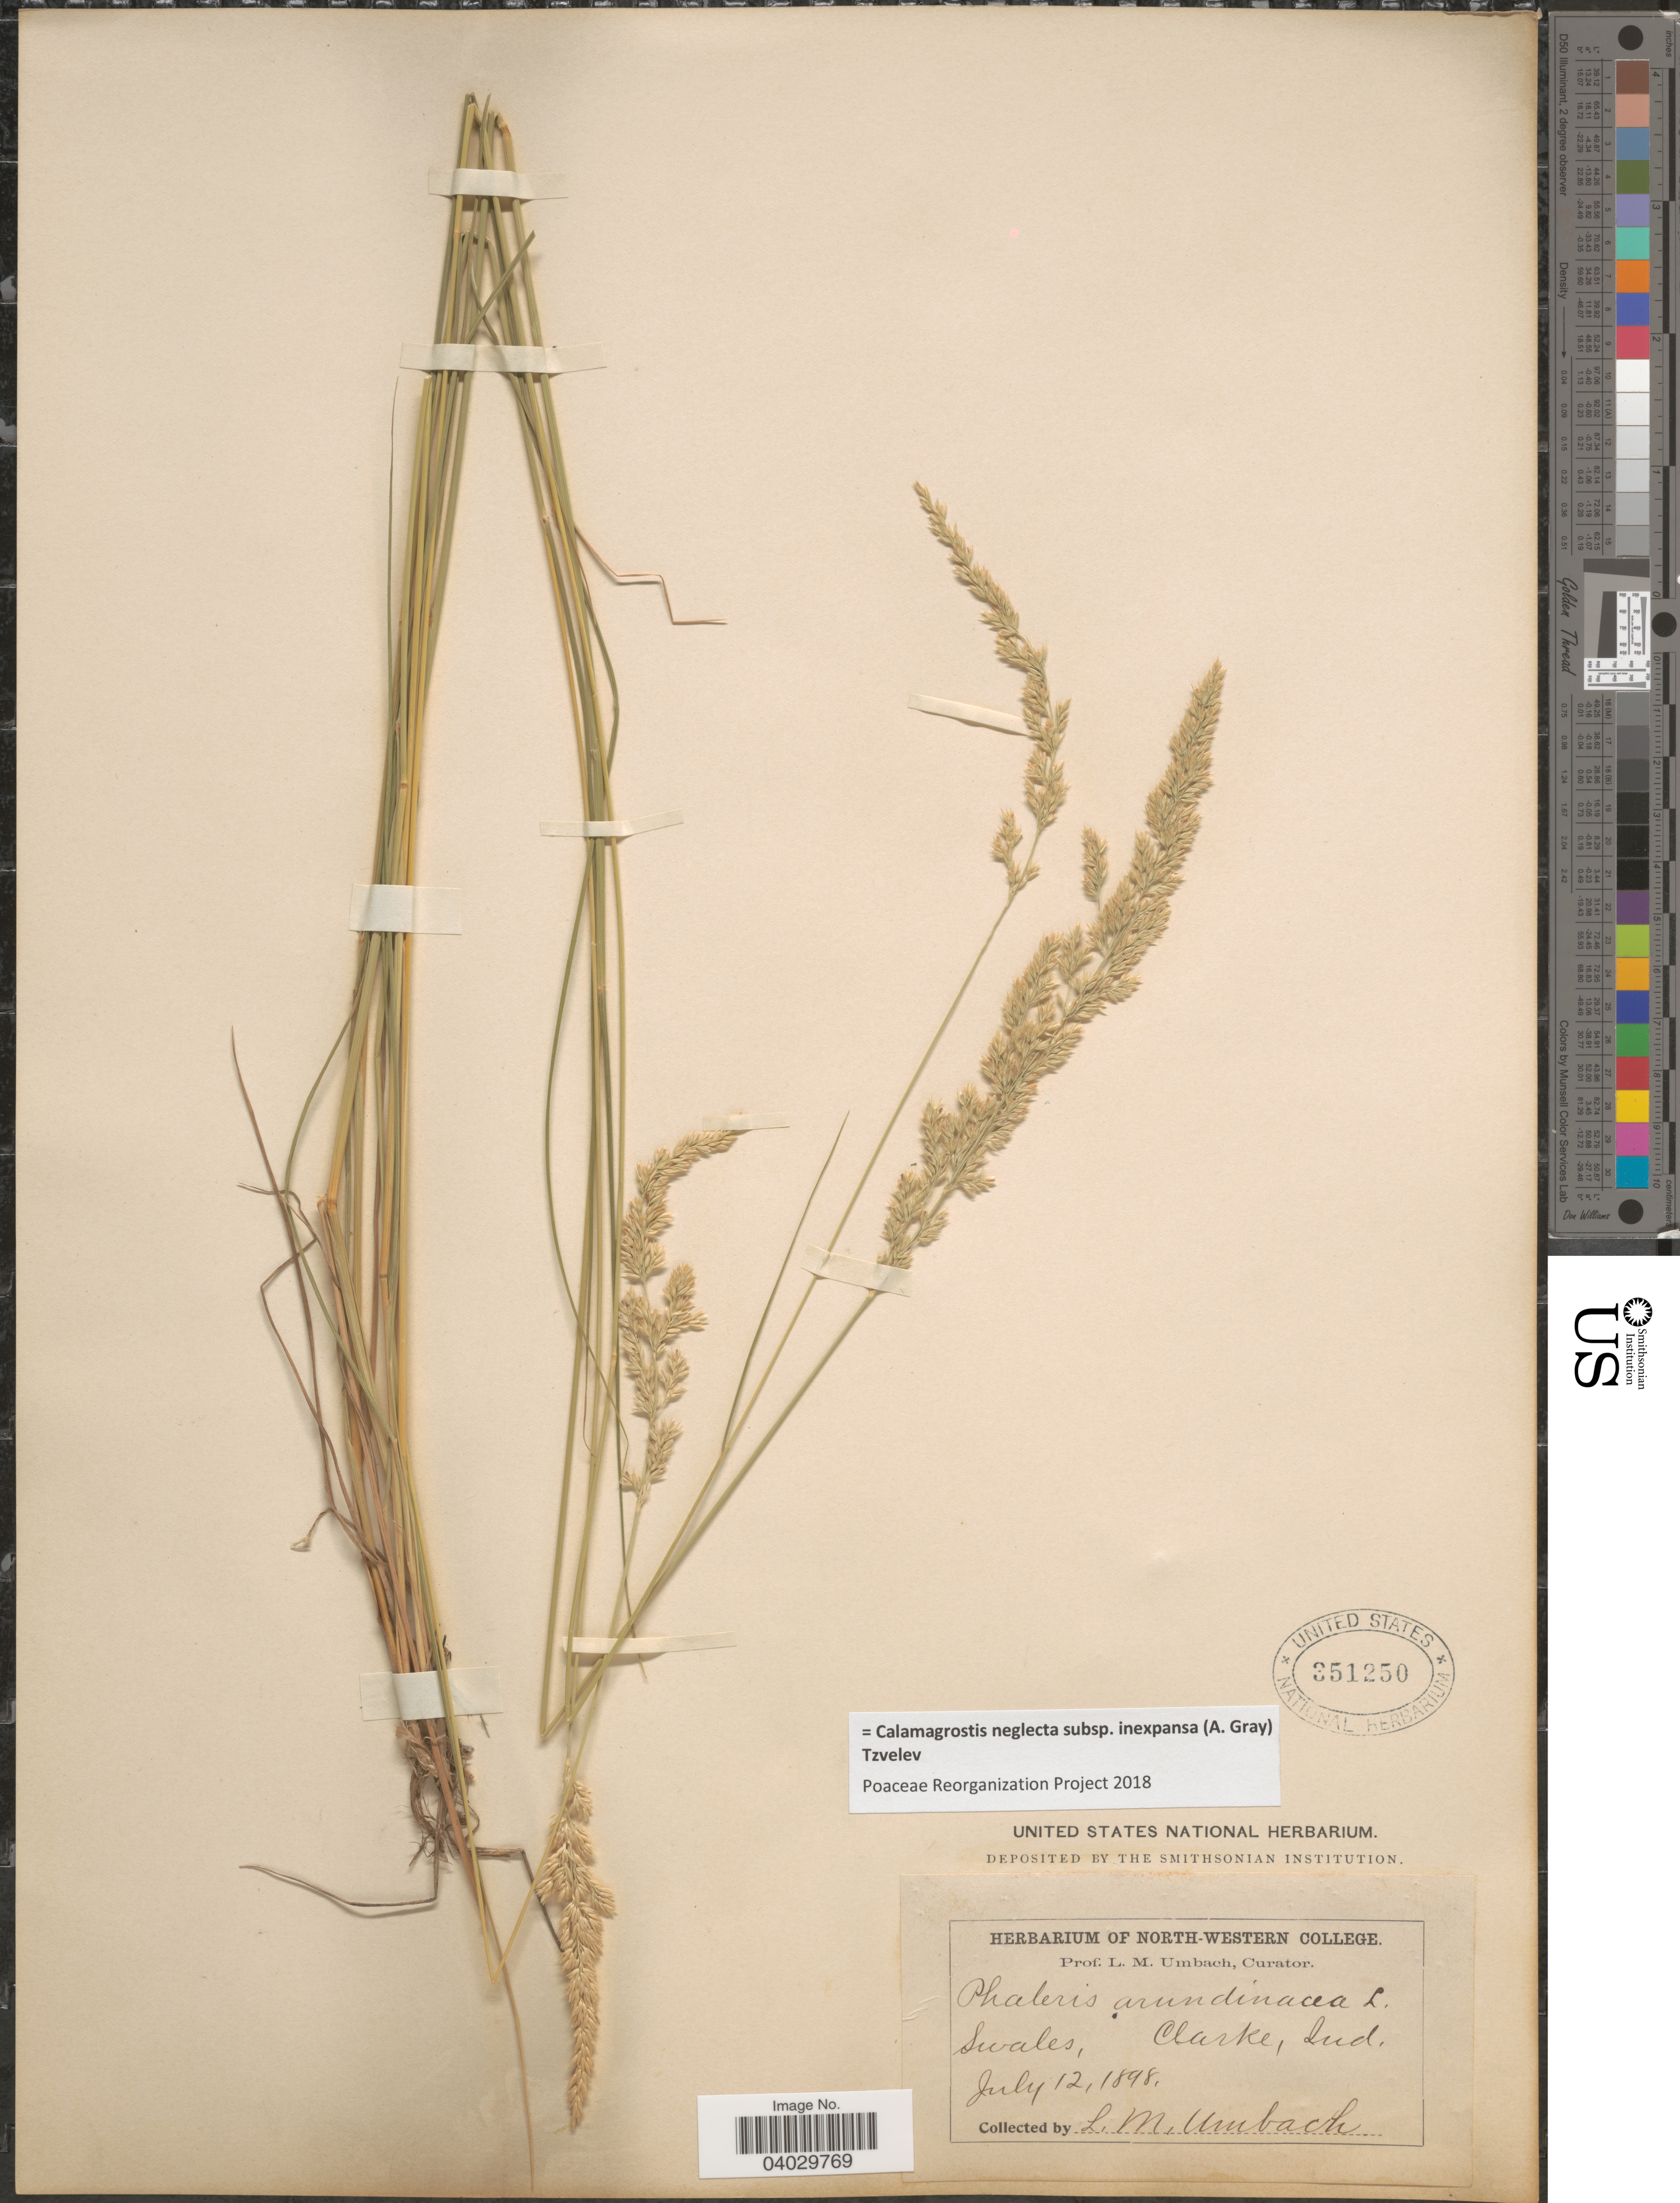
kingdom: Plantae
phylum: Tracheophyta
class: Liliopsida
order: Poales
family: Poaceae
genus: Calamagrostis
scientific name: Calamagrostis neglecta subsp. inexpansa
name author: (A. Gray) Tzvelev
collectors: L. M. Umbach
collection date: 1898-07-12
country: United States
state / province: Indiana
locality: Swales, Clarke.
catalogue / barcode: US 351250